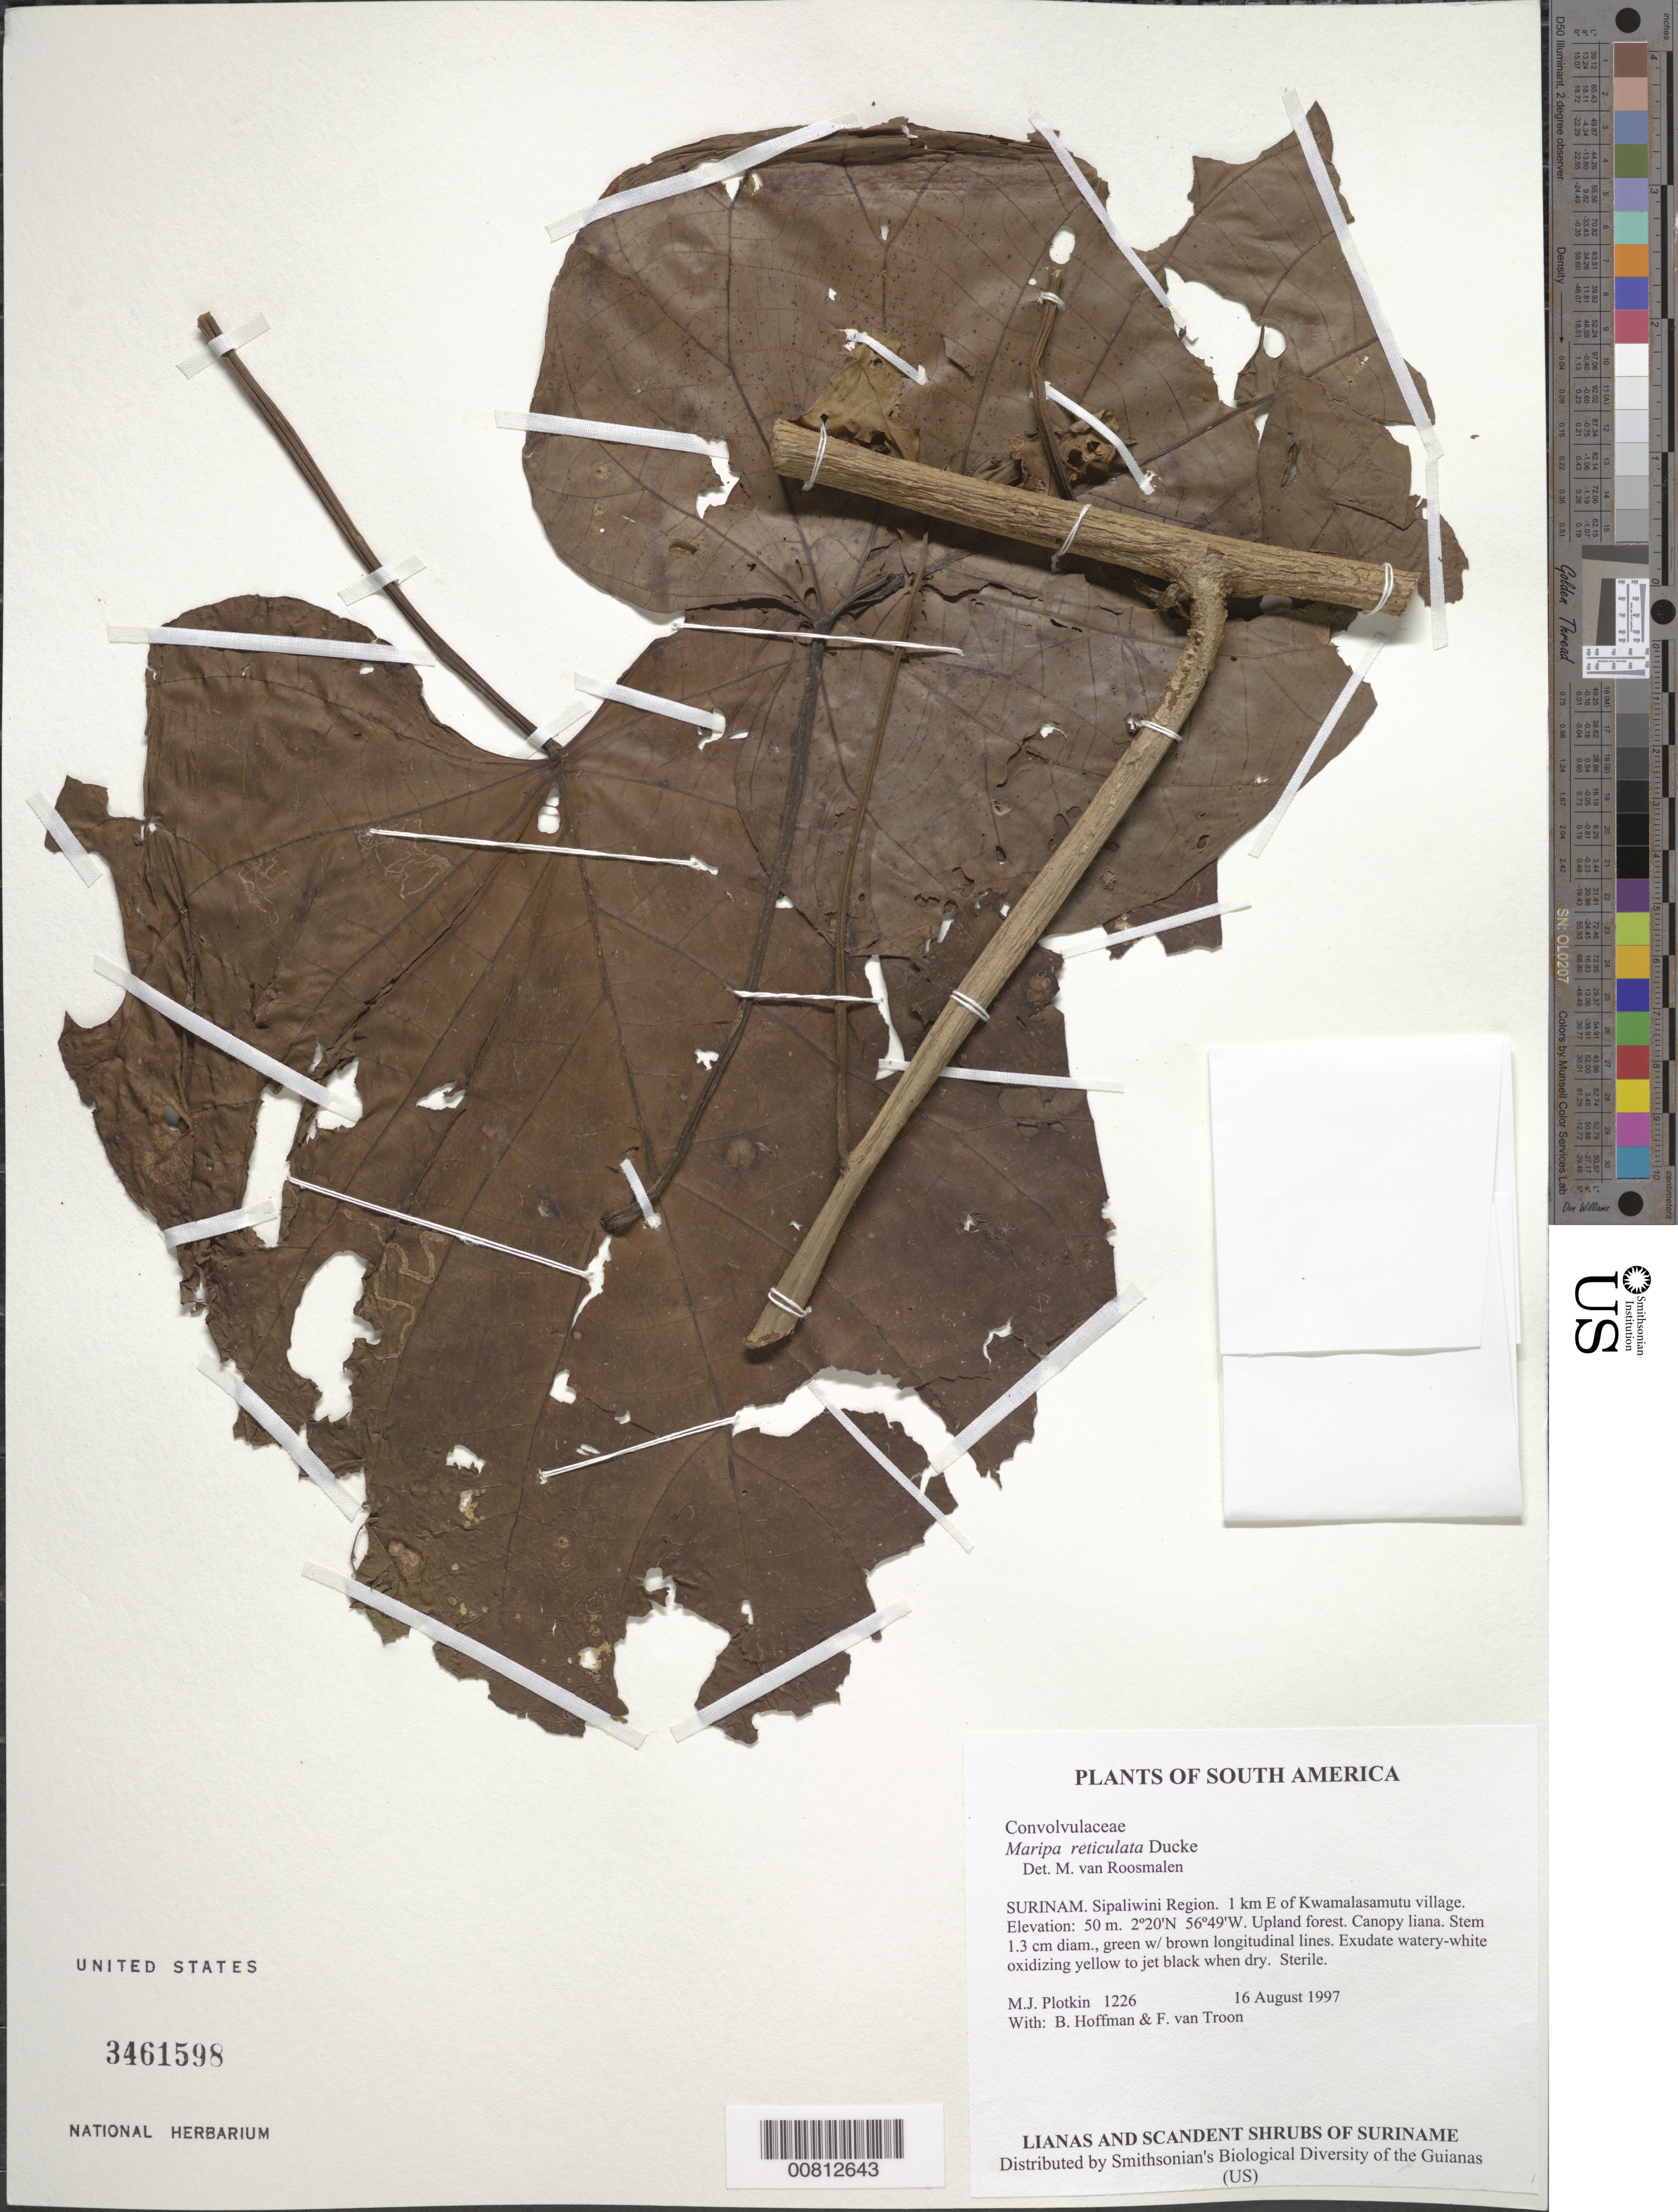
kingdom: Plantae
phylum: Tracheophyta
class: Magnoliopsida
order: Solanales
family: Convolvulaceae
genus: Maripa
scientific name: Maripa reticulata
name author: Ducke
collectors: M. Plotkin, B. Hoffman & F. Van Troon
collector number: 1226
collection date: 1997-08-16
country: Suriname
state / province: Sipaliwini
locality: Sipaliwini Region. 1 km E of Kwamalasamutu village.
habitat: Upland forest.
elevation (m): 50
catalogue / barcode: US 3461598